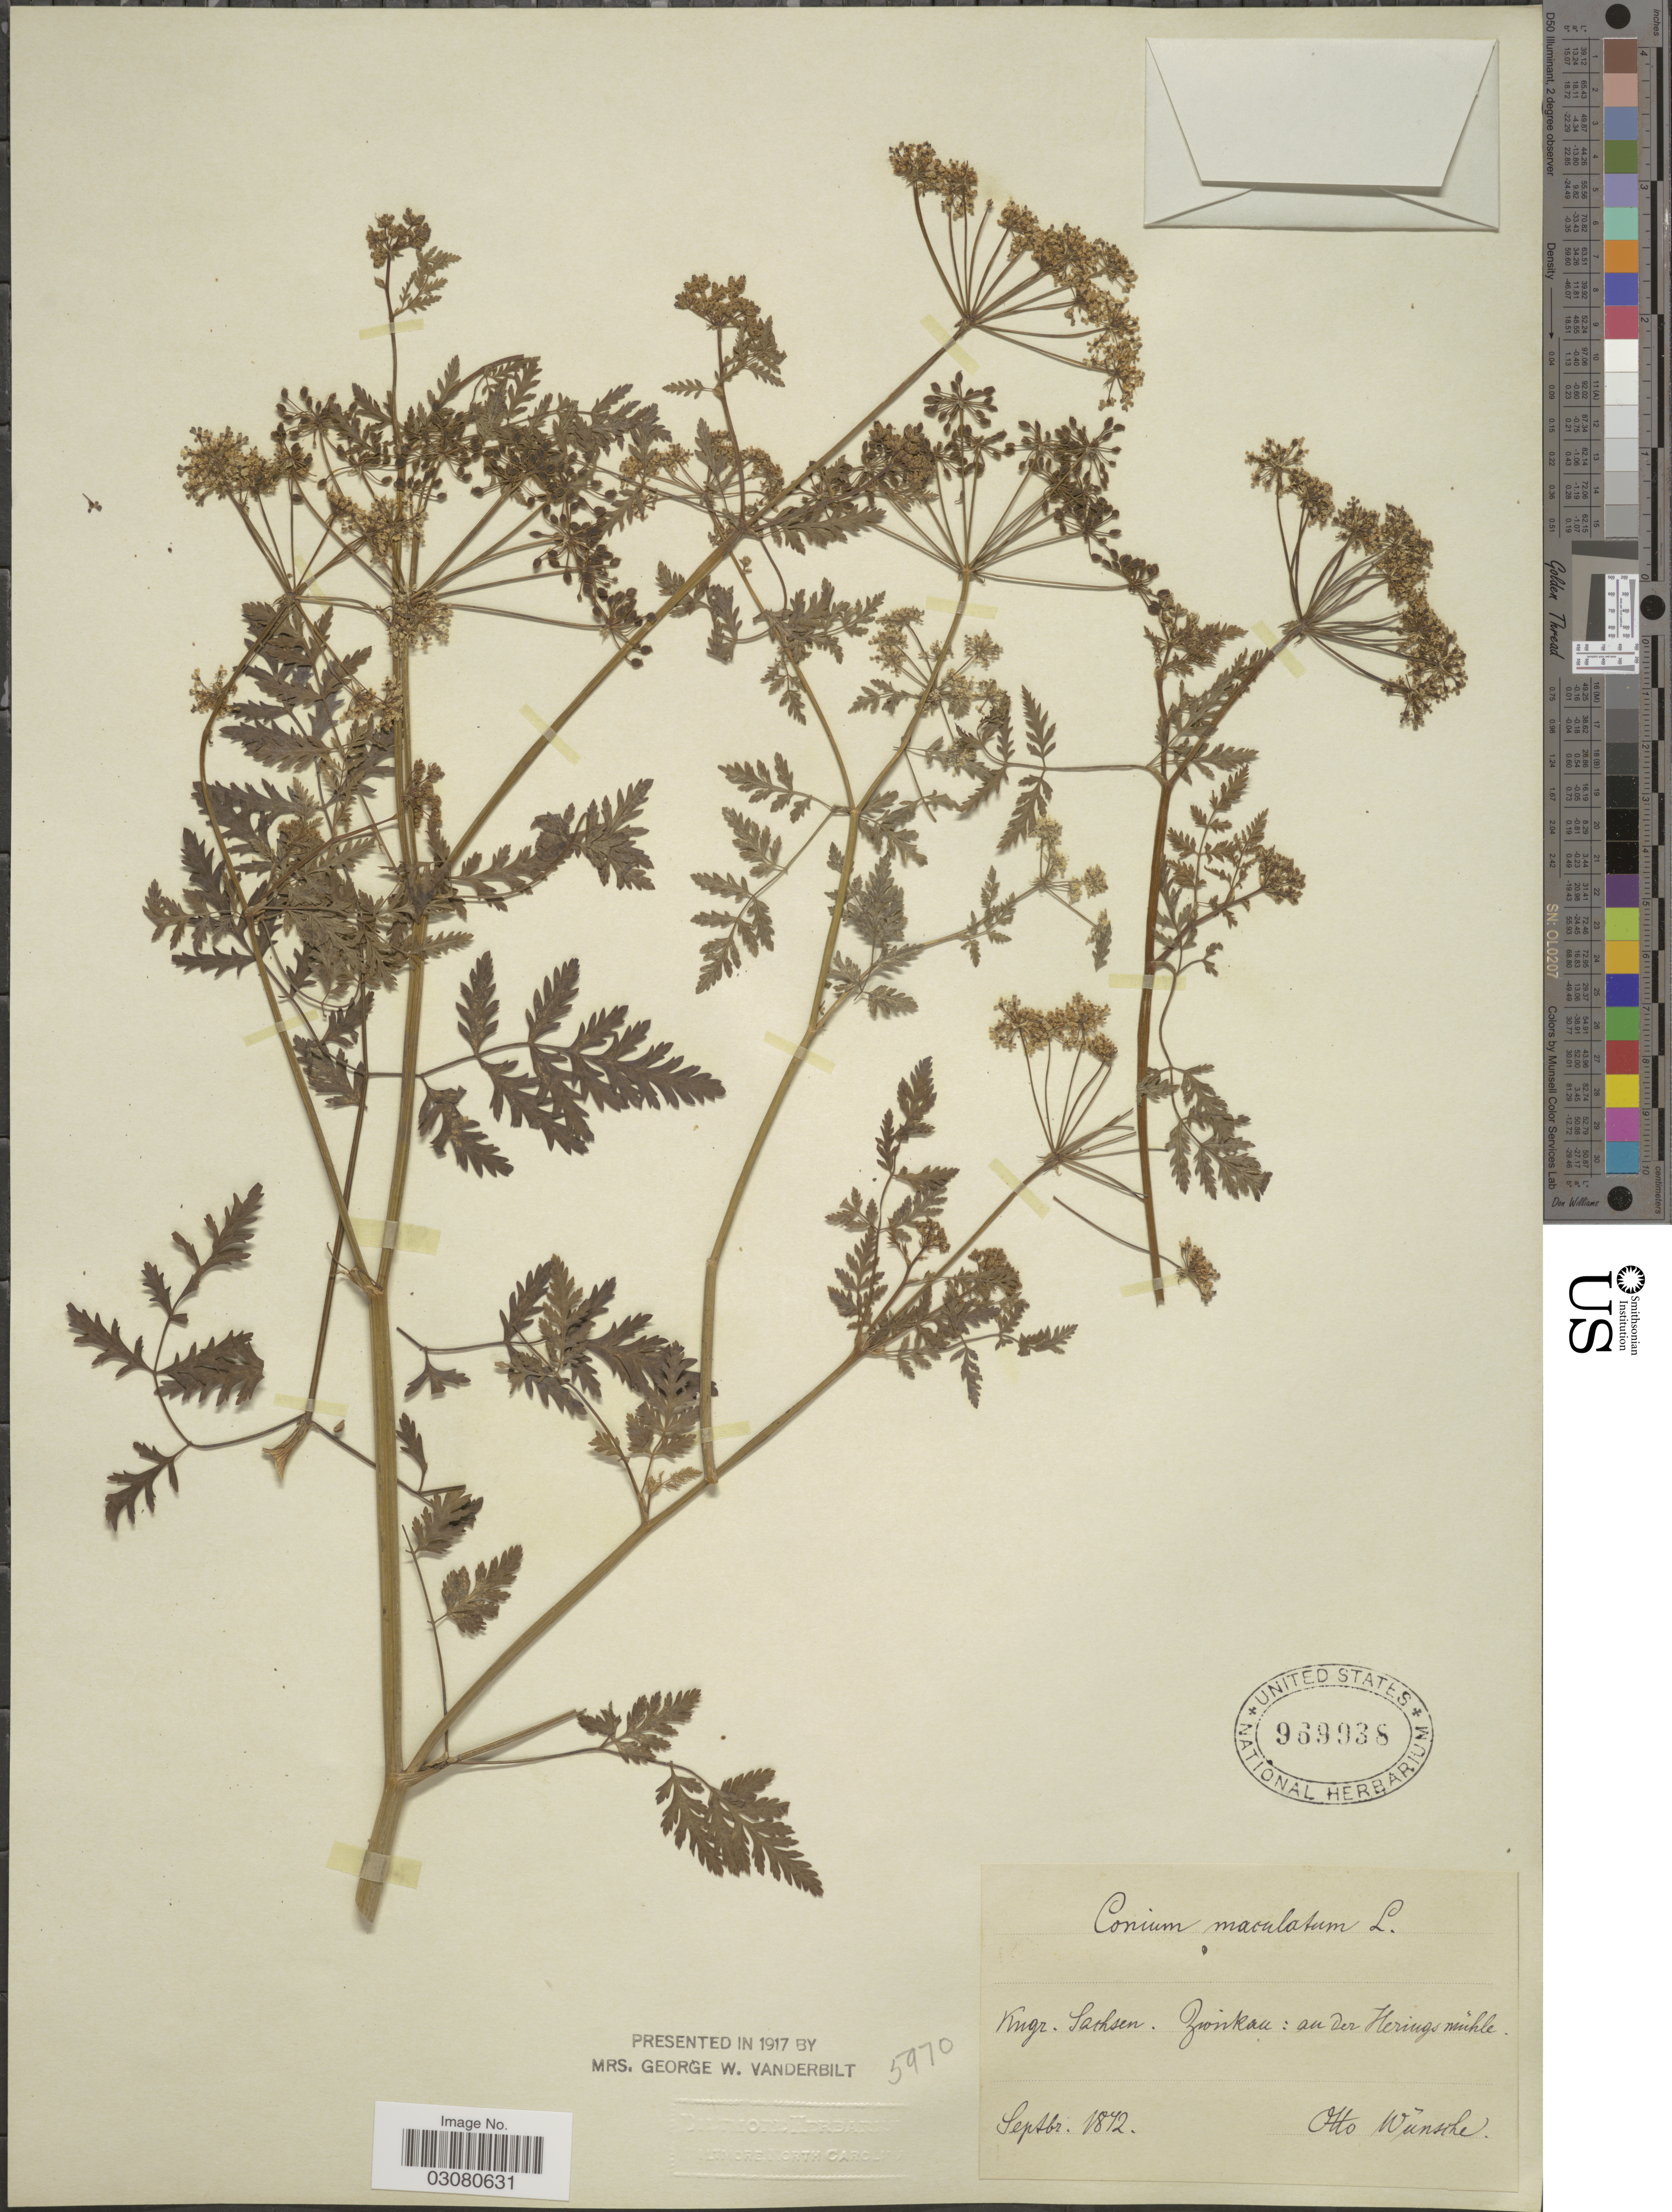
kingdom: Plantae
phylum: Tracheophyta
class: Magnoliopsida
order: Apiales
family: Apiaceae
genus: Conium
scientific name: Conium maculatum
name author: L.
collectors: O. Wunsche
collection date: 1872-09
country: Germany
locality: Kugr. Sachsen. Zwickau: an der Herings mühle.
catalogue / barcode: US 969938